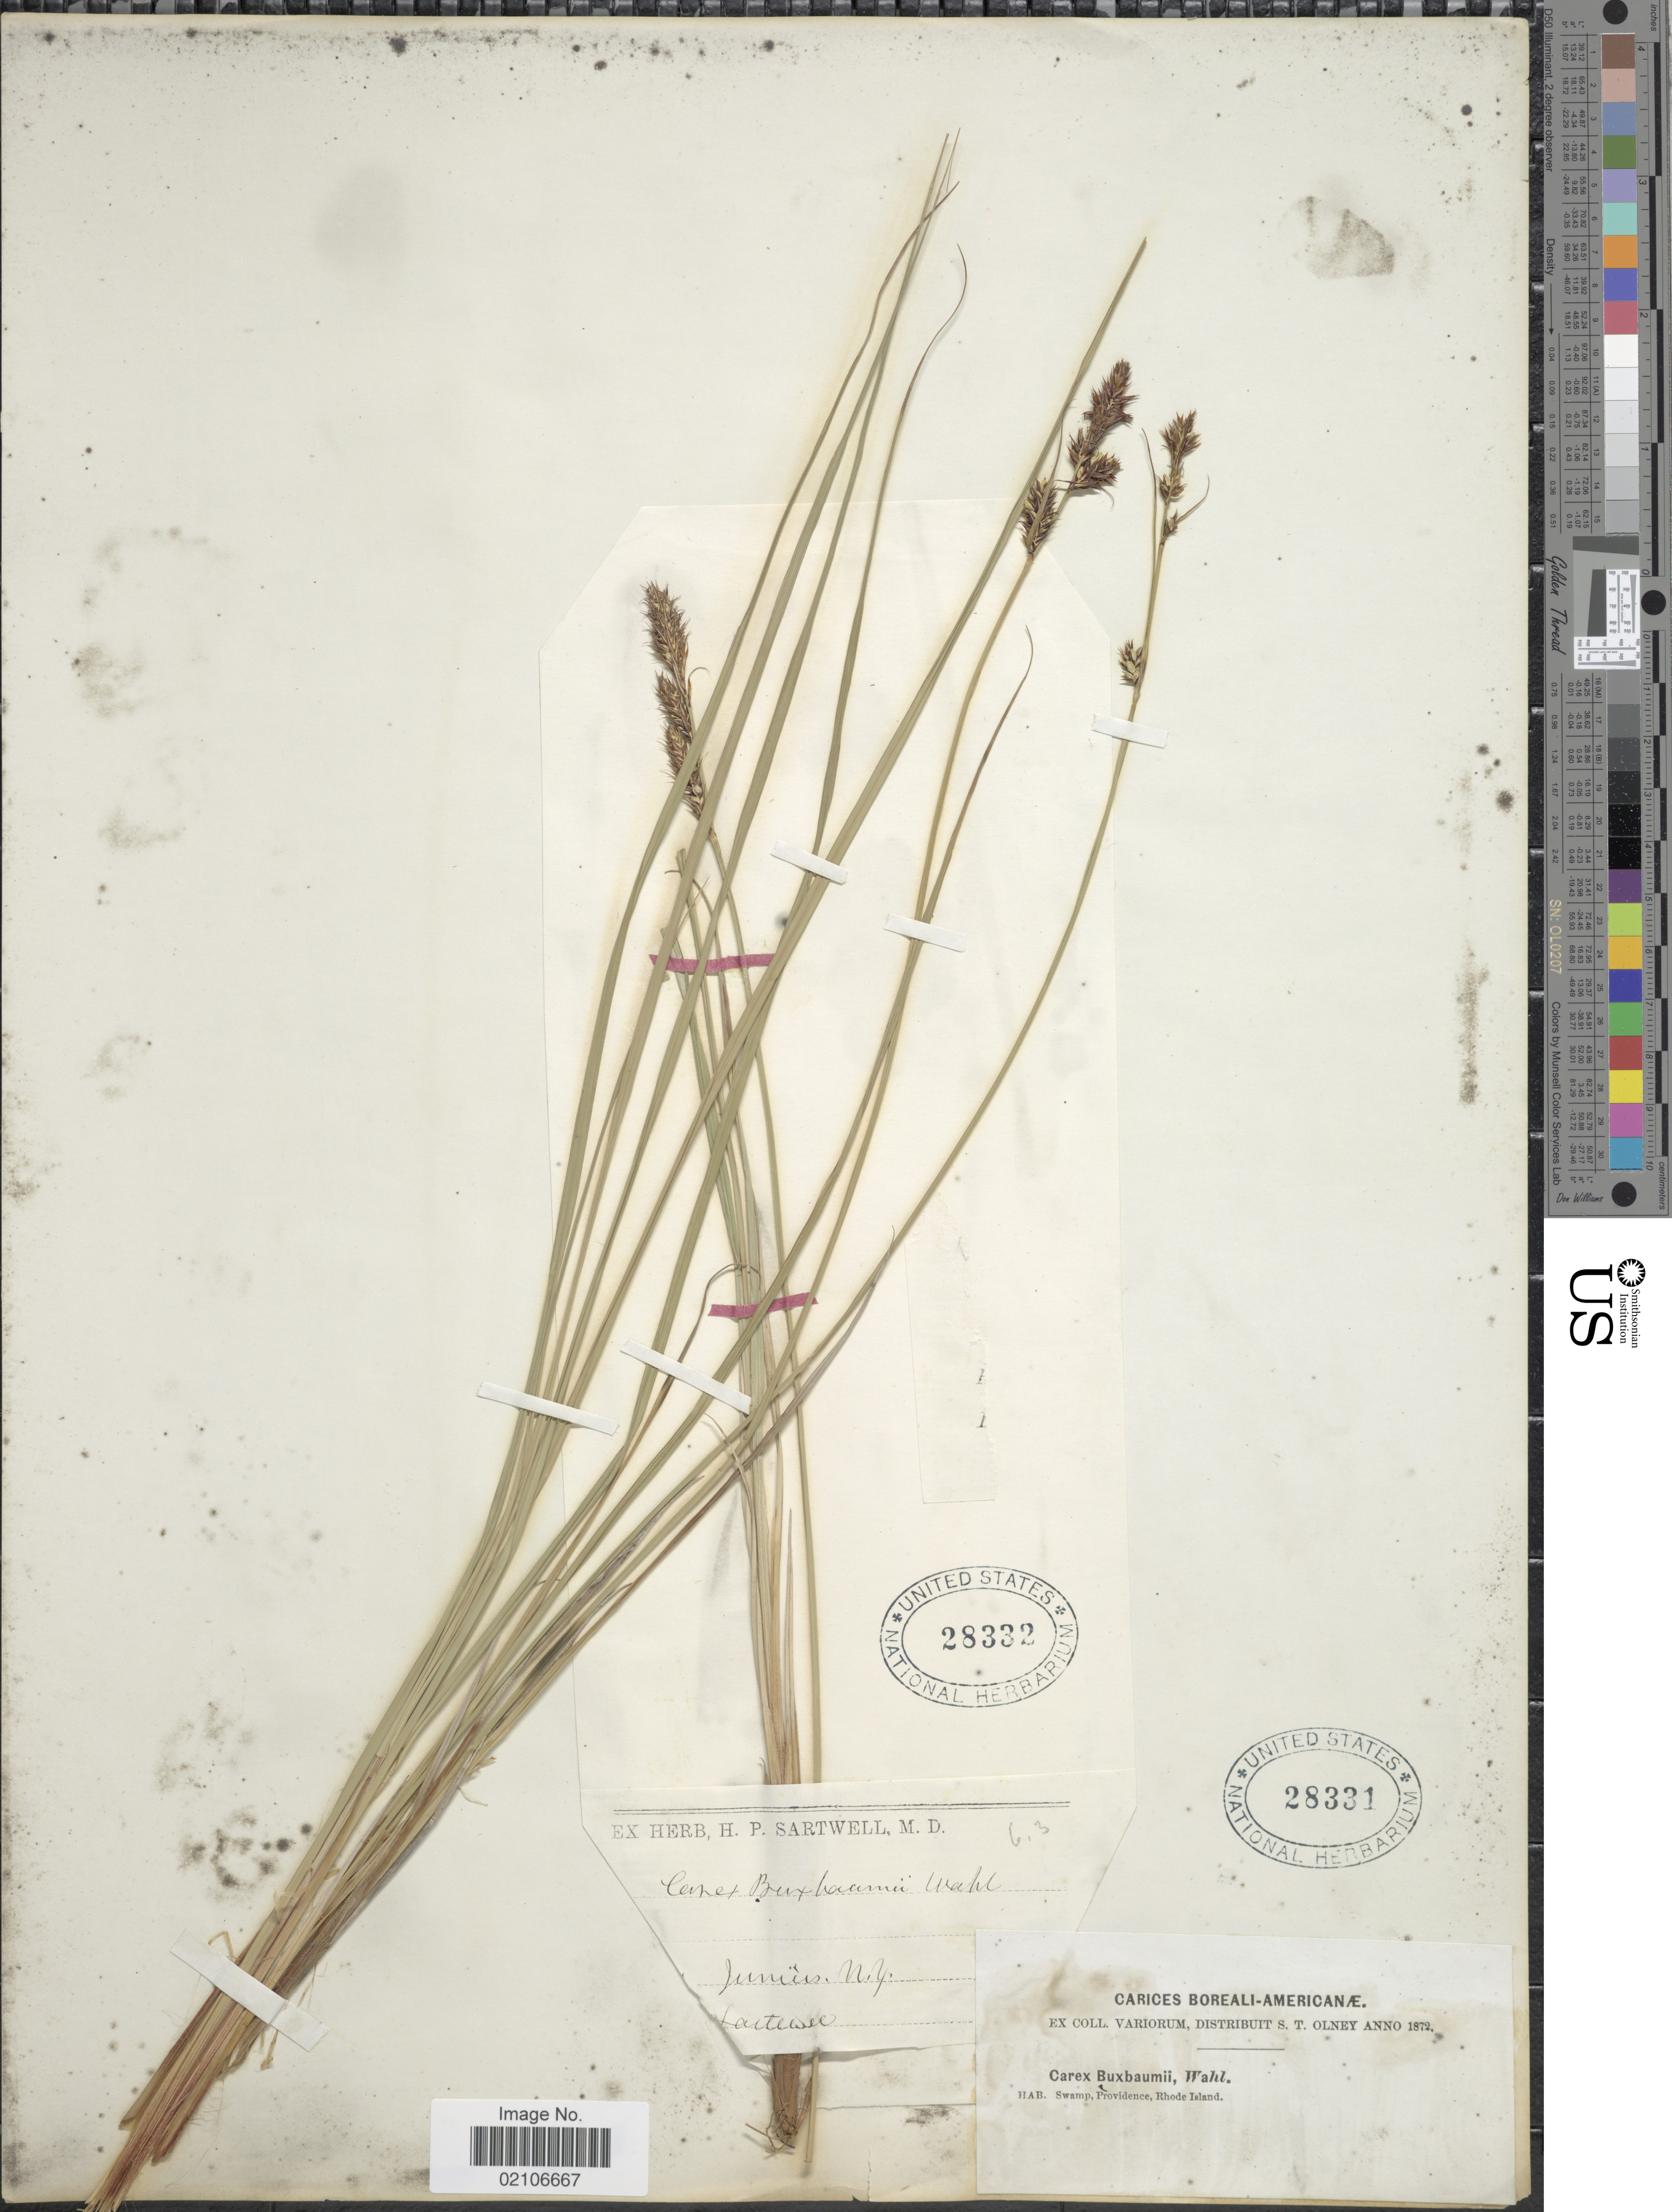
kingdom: Plantae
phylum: Tracheophyta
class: Liliopsida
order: Poales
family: Cyperaceae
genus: Carex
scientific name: Carex buxbaumii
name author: Wahlenb.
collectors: S. Olney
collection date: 1872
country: United States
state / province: Rhode Island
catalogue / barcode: US 28331-2